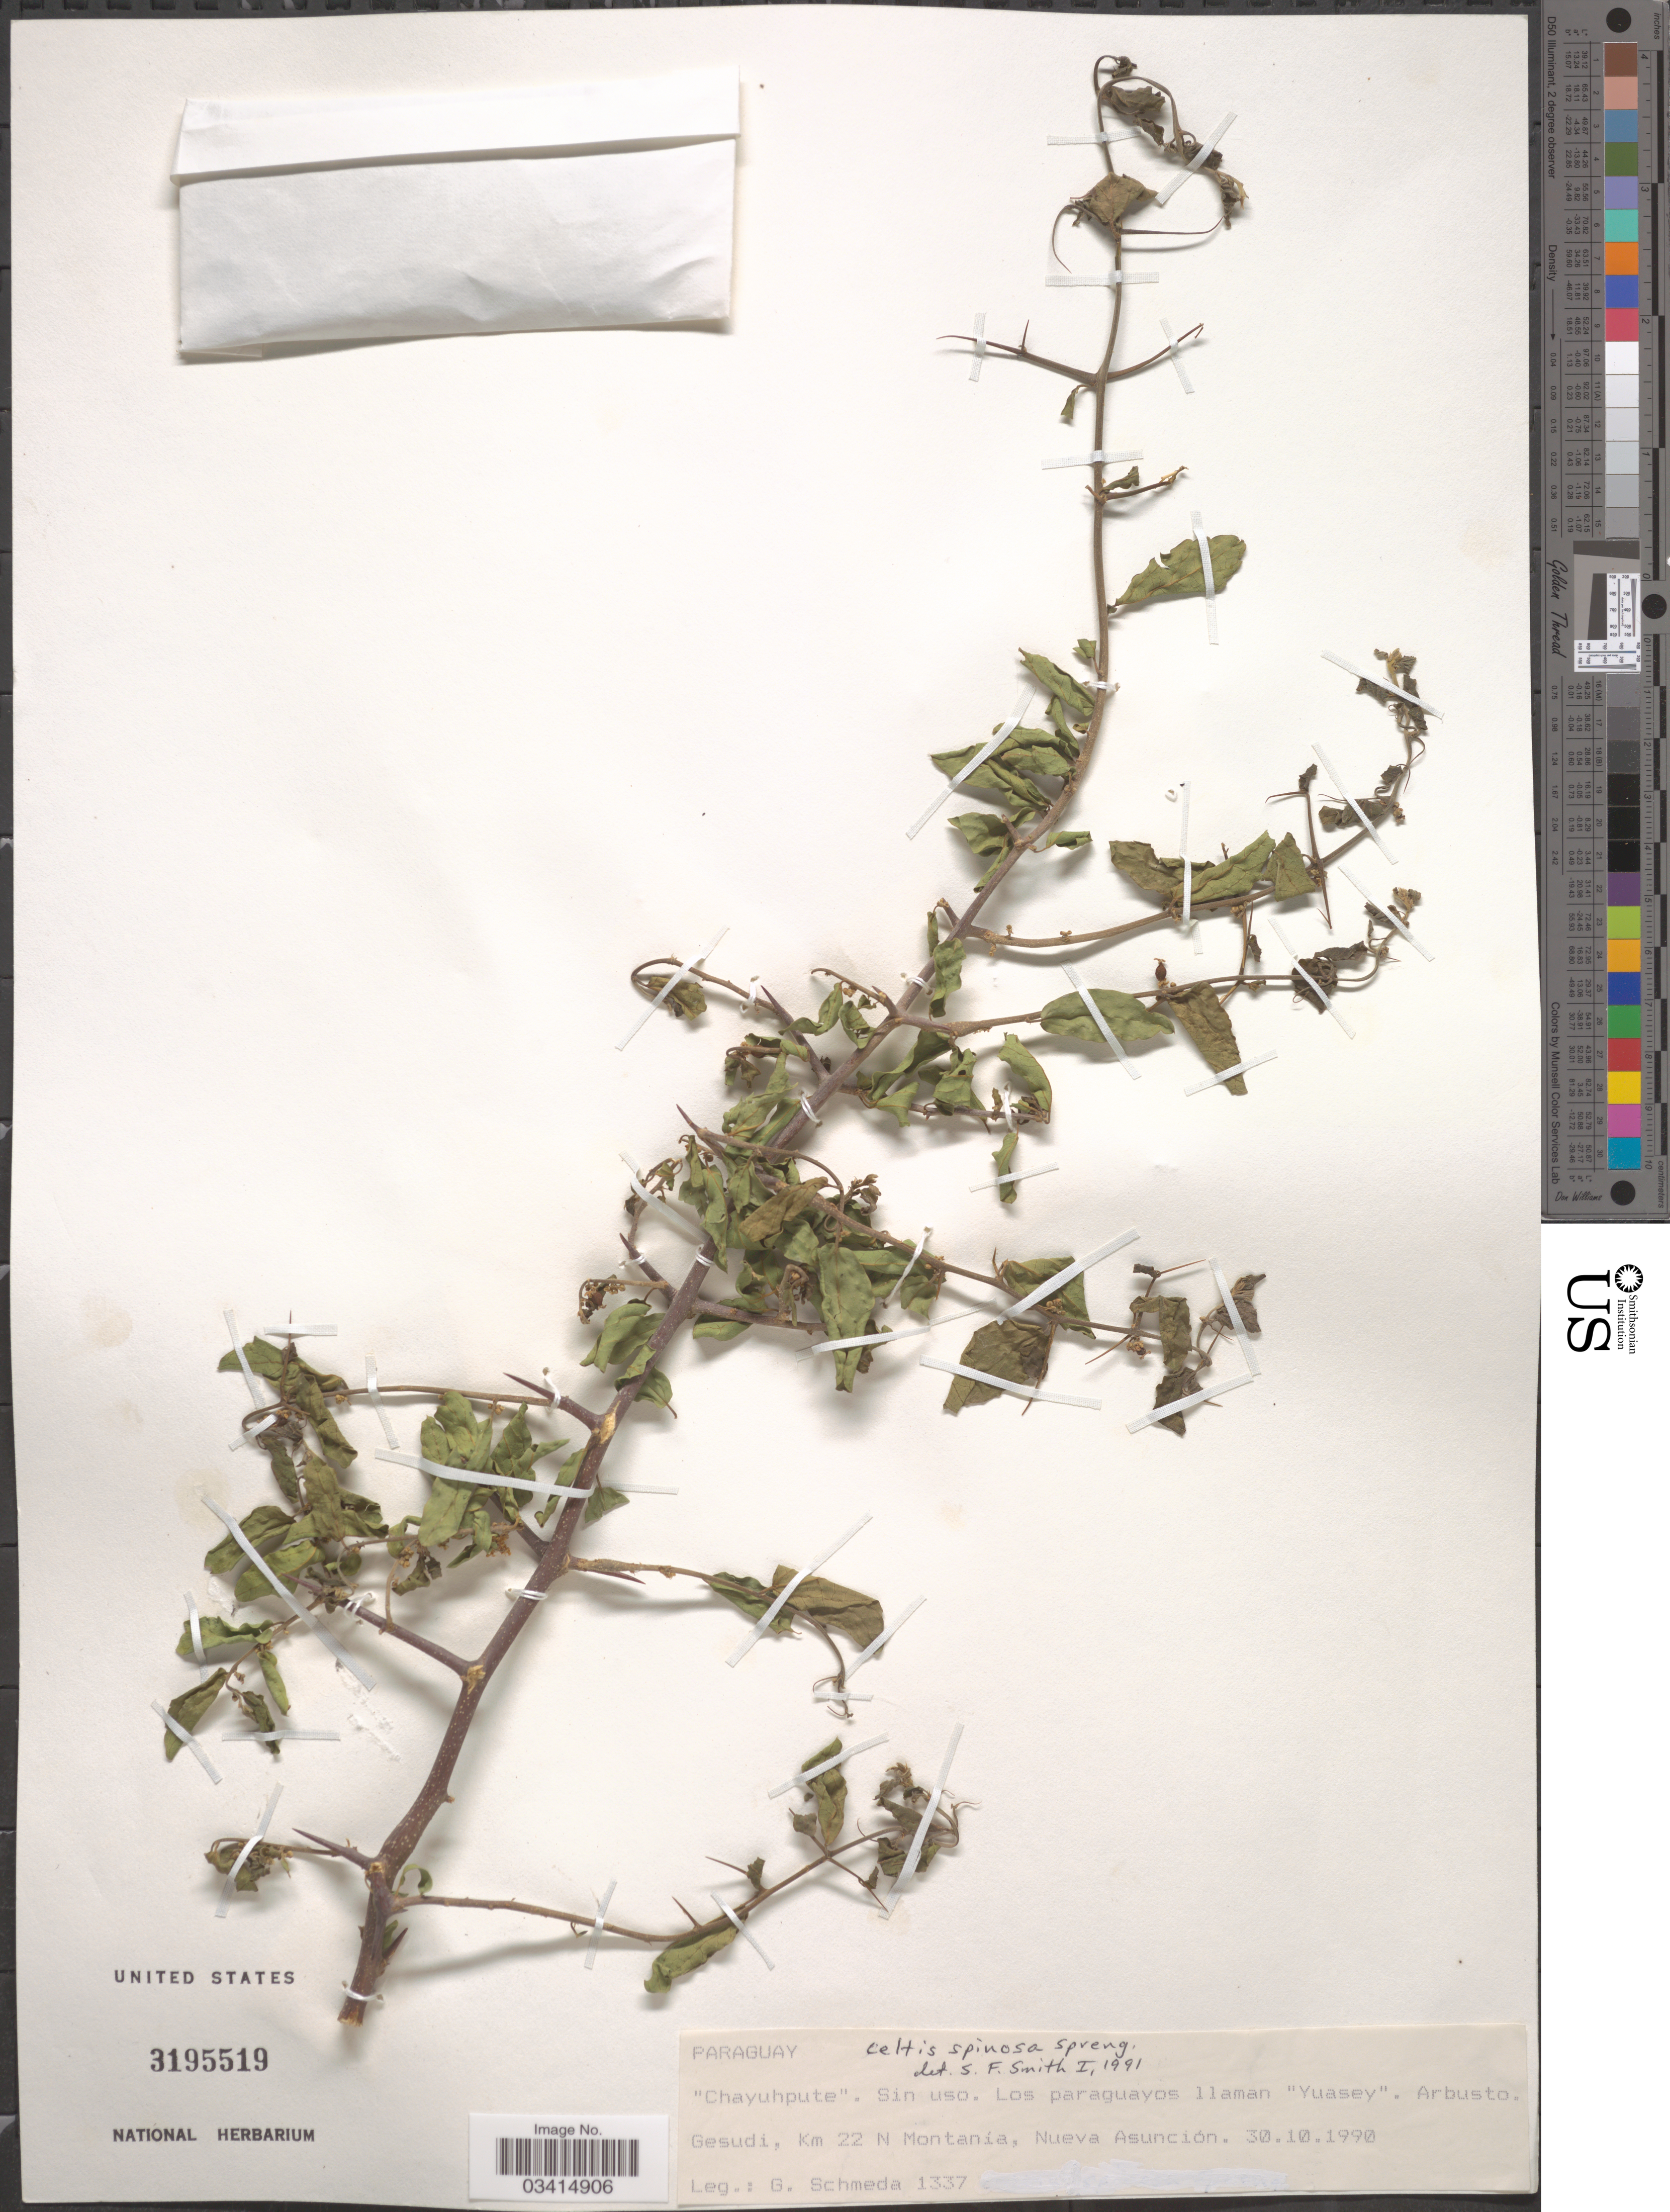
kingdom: Plantae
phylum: Tracheophyta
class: Magnoliopsida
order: Rosales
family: Cannabaceae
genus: Celtis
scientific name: Celtis spinosa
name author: Ruiz ex Miq.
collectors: G. Schmeda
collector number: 1337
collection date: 1990-10-30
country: Paraguay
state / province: Asuncion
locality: Gesudi, Km 22 N Montanía, Nueva Asuncion.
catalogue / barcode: US 3195519